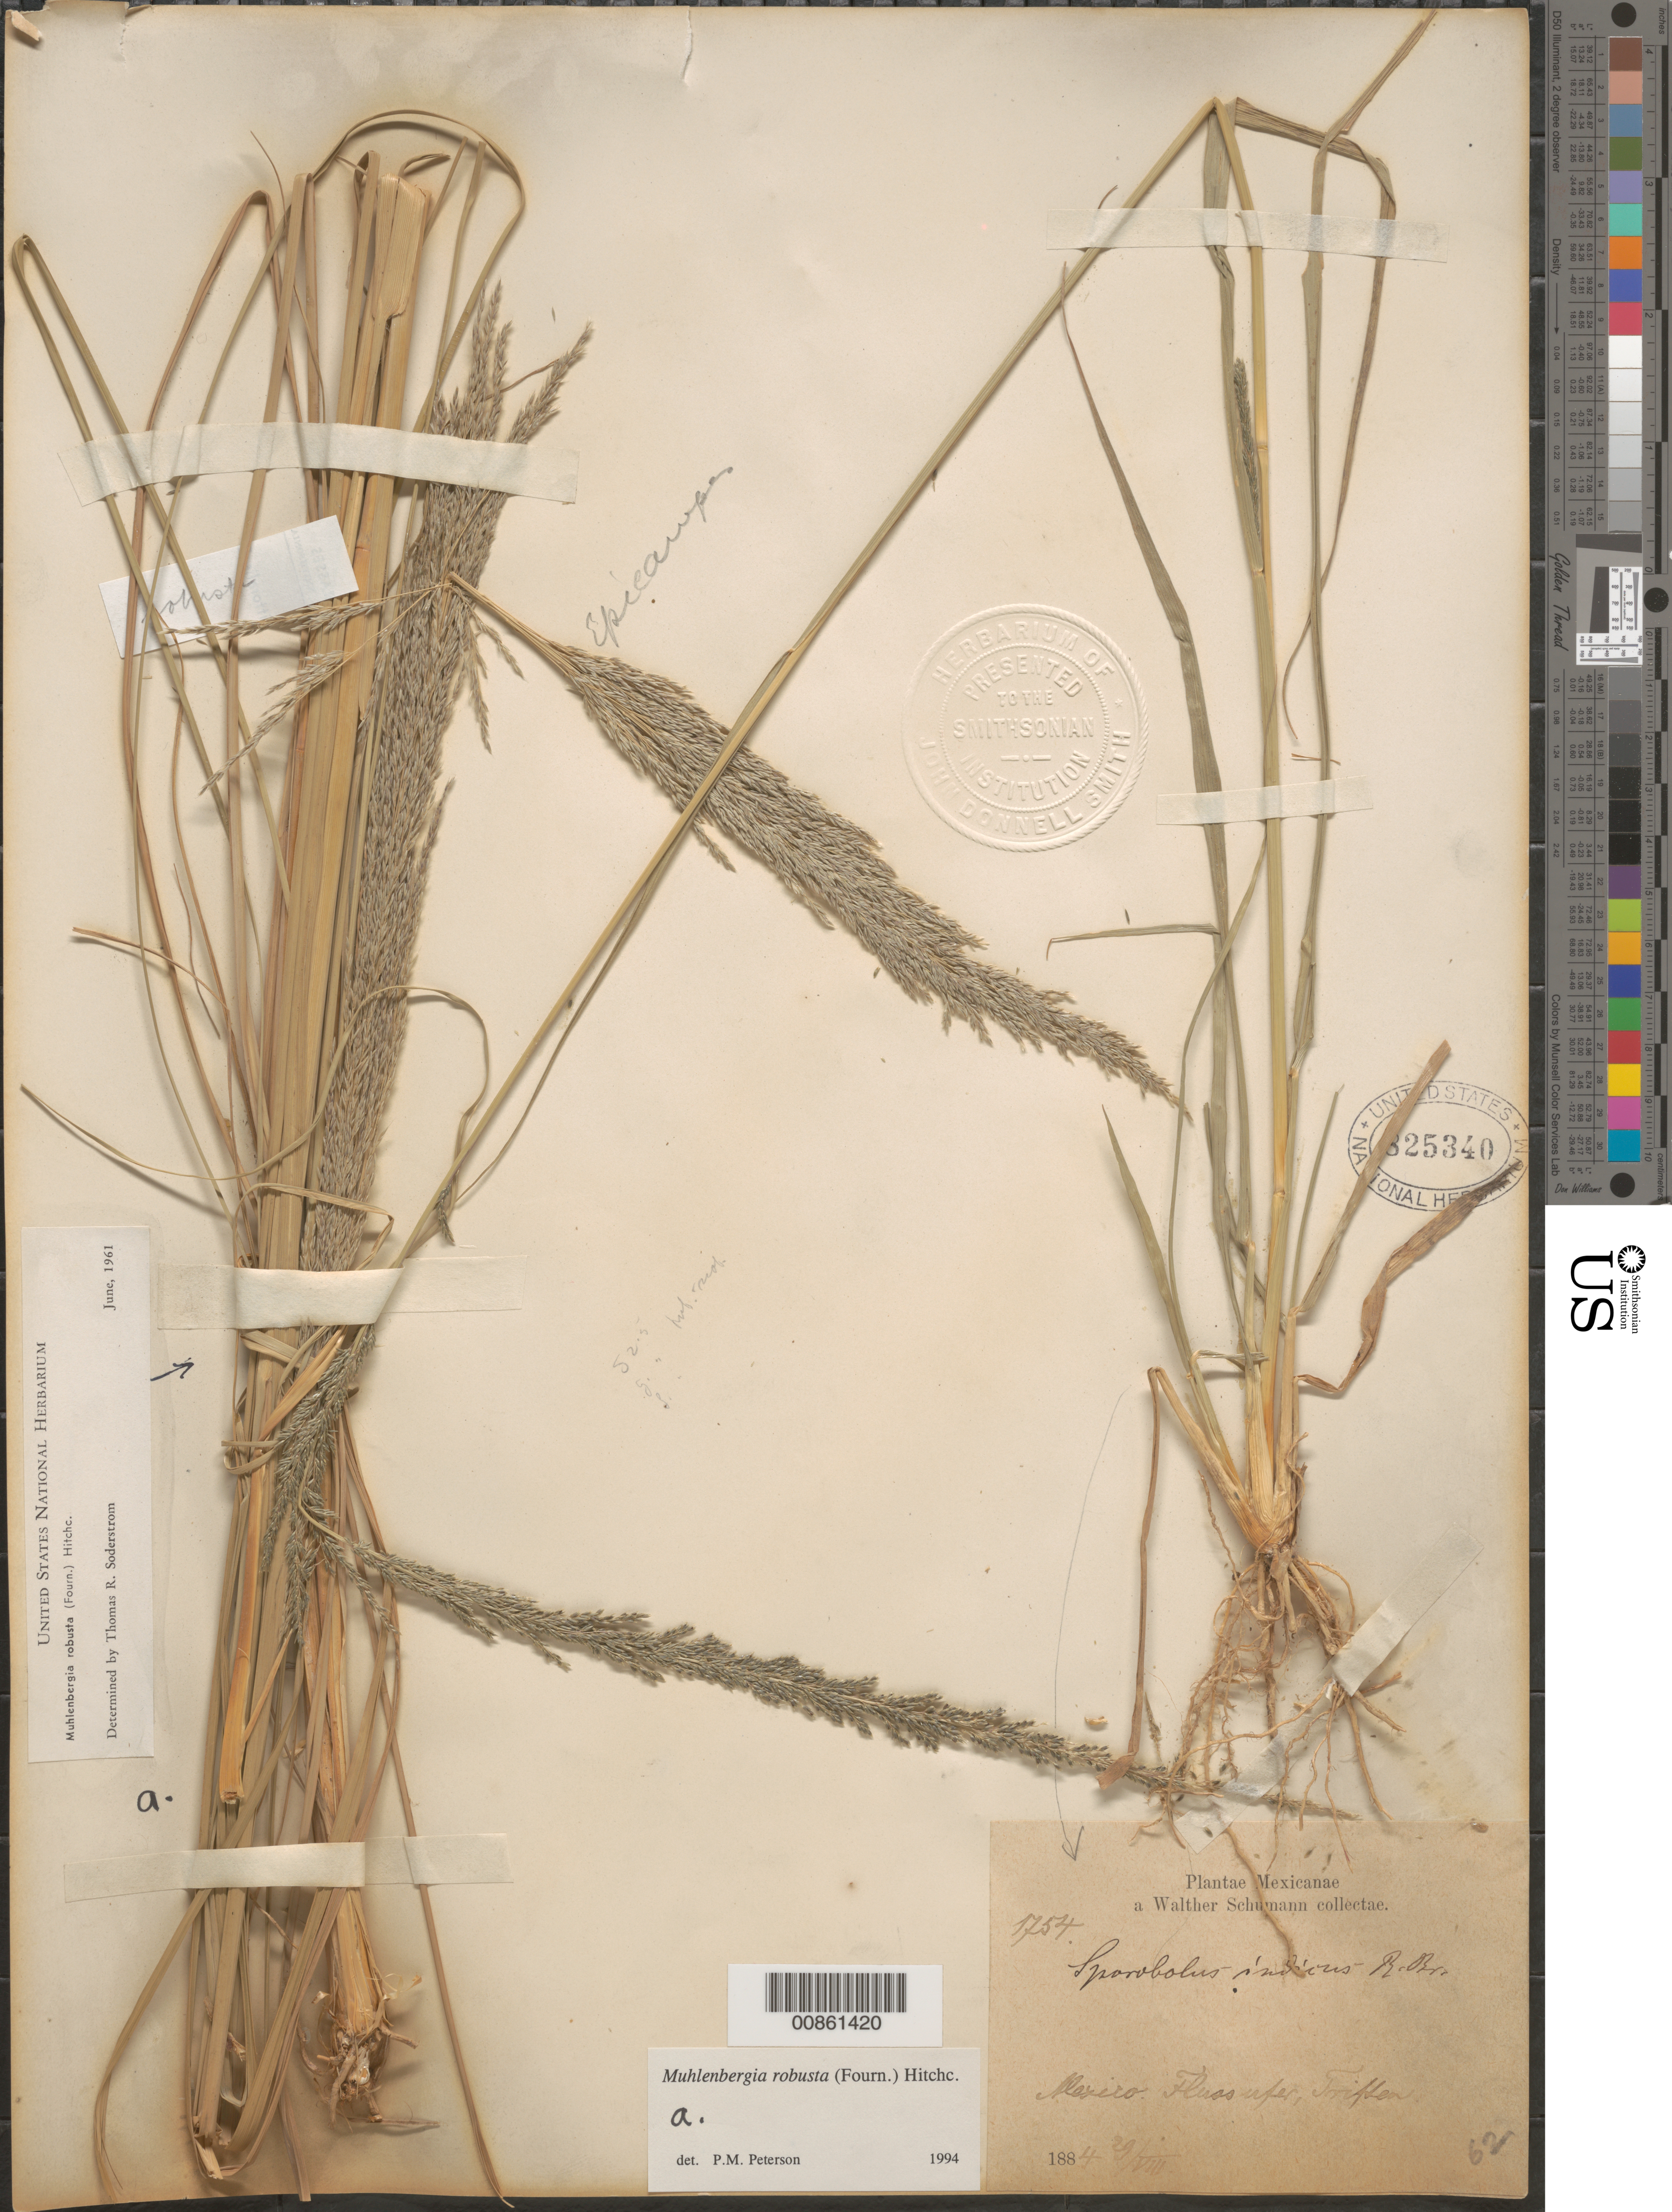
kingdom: Plantae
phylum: Tracheophyta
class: Liliopsida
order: Poales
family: Poaceae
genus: Muhlenbergia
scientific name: Muhlenbergia robusta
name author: (E. Fourn.) Hitchc.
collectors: W. Schumann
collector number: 1754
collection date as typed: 29 Aug 1884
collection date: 1884-08-29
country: Mexico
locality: Mexico Fluss ufer, Triflon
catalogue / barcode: US 825340